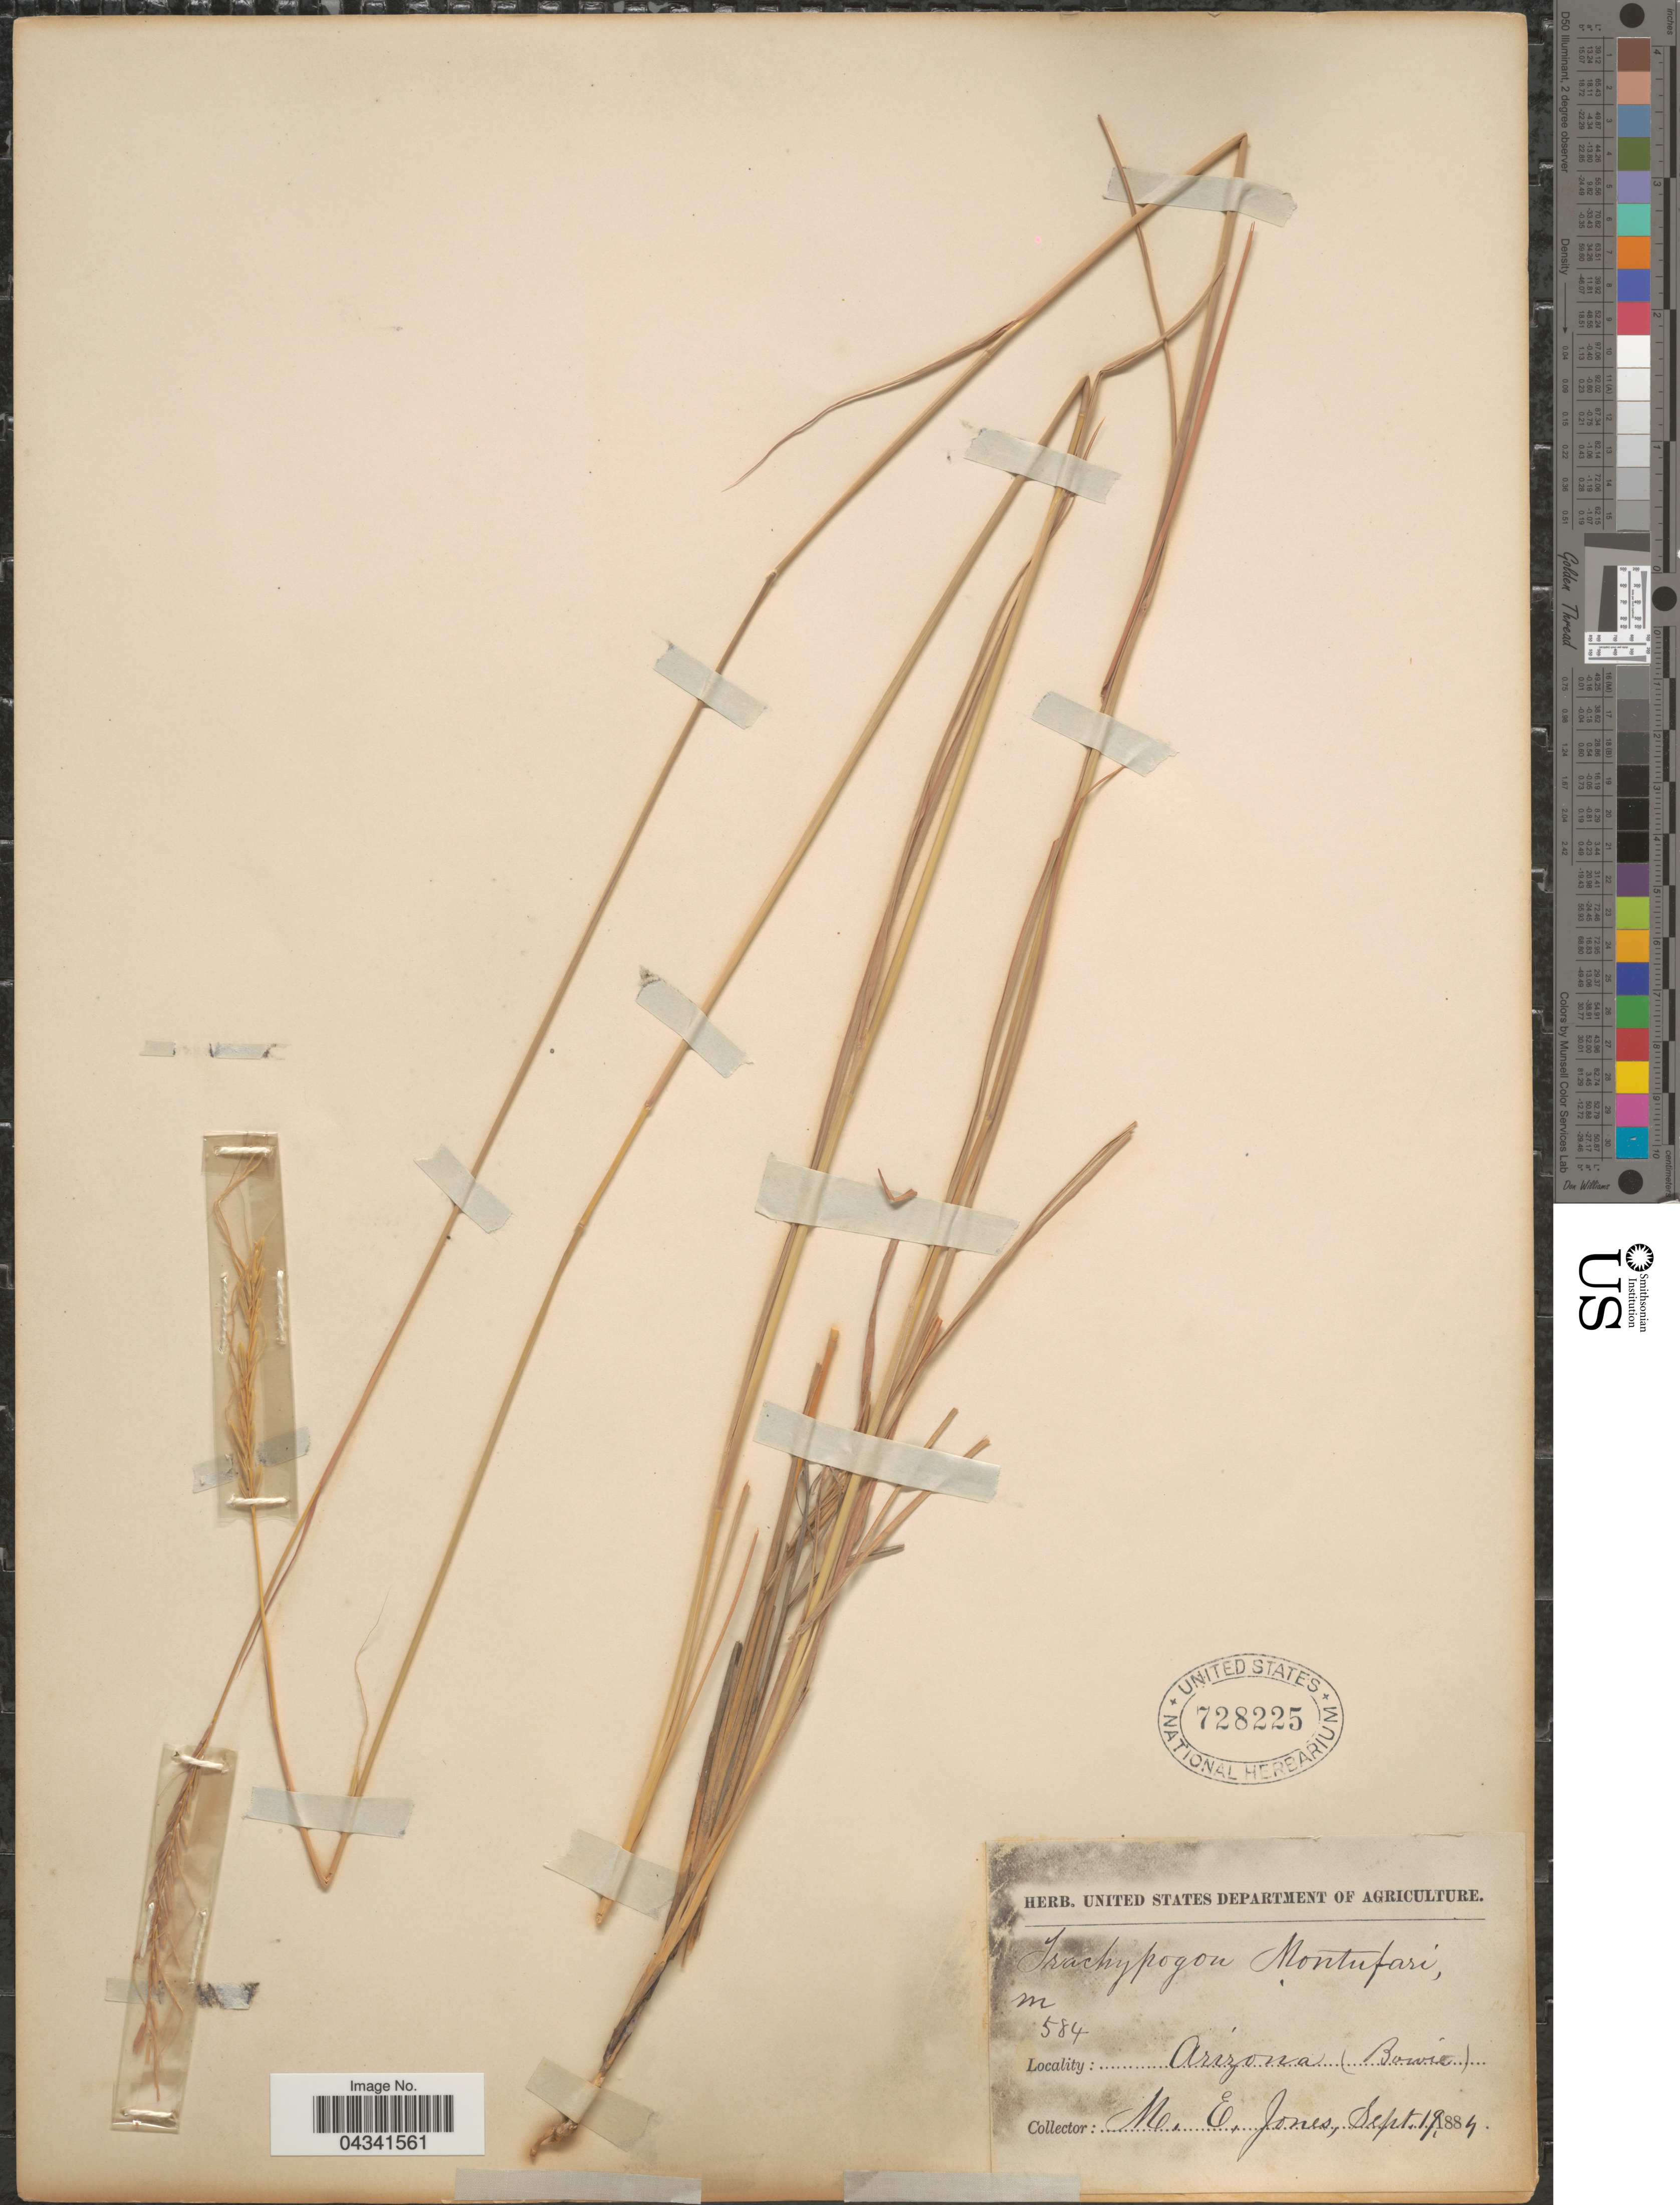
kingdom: Plantae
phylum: Tracheophyta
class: Liliopsida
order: Poales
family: Poaceae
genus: Trachypogon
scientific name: Trachypogon spicatus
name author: (L. f.) Kuntze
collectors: M. E. Jones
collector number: m 584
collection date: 1884-09-19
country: United States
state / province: Arizona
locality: (Bowie).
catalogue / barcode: US 728225